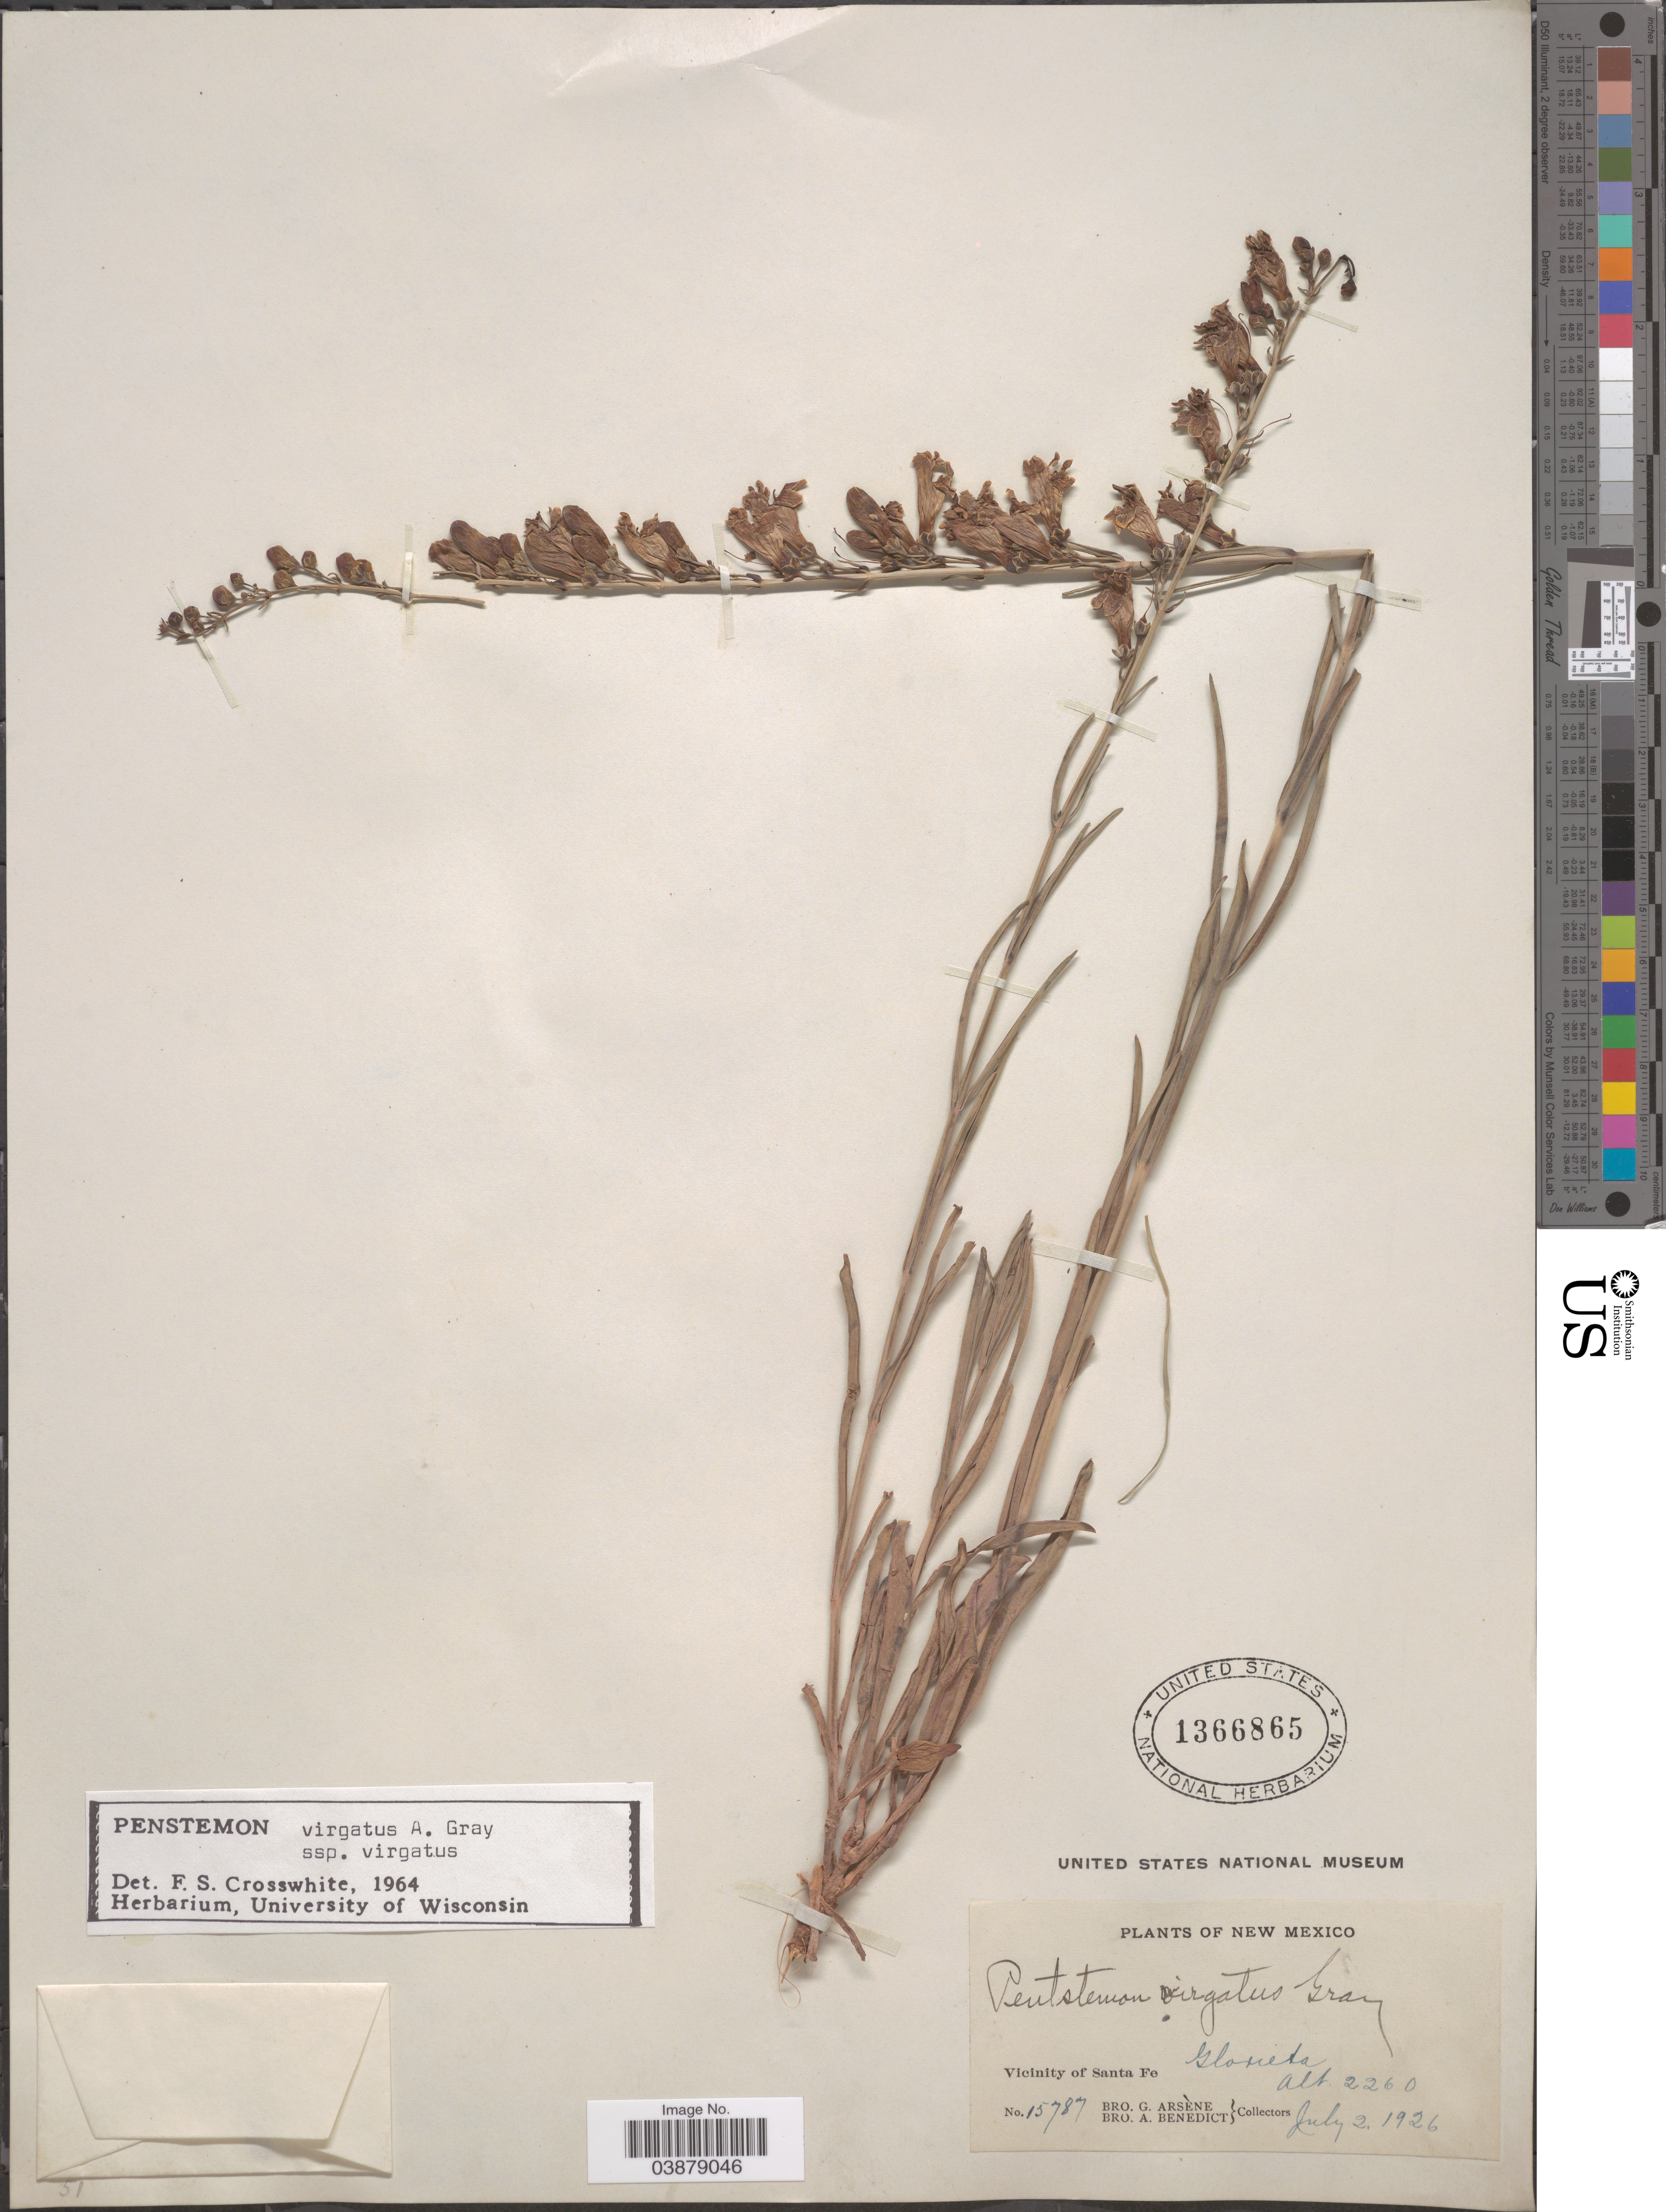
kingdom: Plantae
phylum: Tracheophyta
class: Magnoliopsida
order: Lamiales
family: Plantaginaceae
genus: Penstemon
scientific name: Penstemon virgatus subsp. virgatus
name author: A. Gray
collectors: Bro. G. Arsène & Bro. A. Benedict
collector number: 15787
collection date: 1926-07-02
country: United States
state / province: New Mexico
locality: Vicinity of Santa Fe. Glorieta.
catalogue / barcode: US 1366865